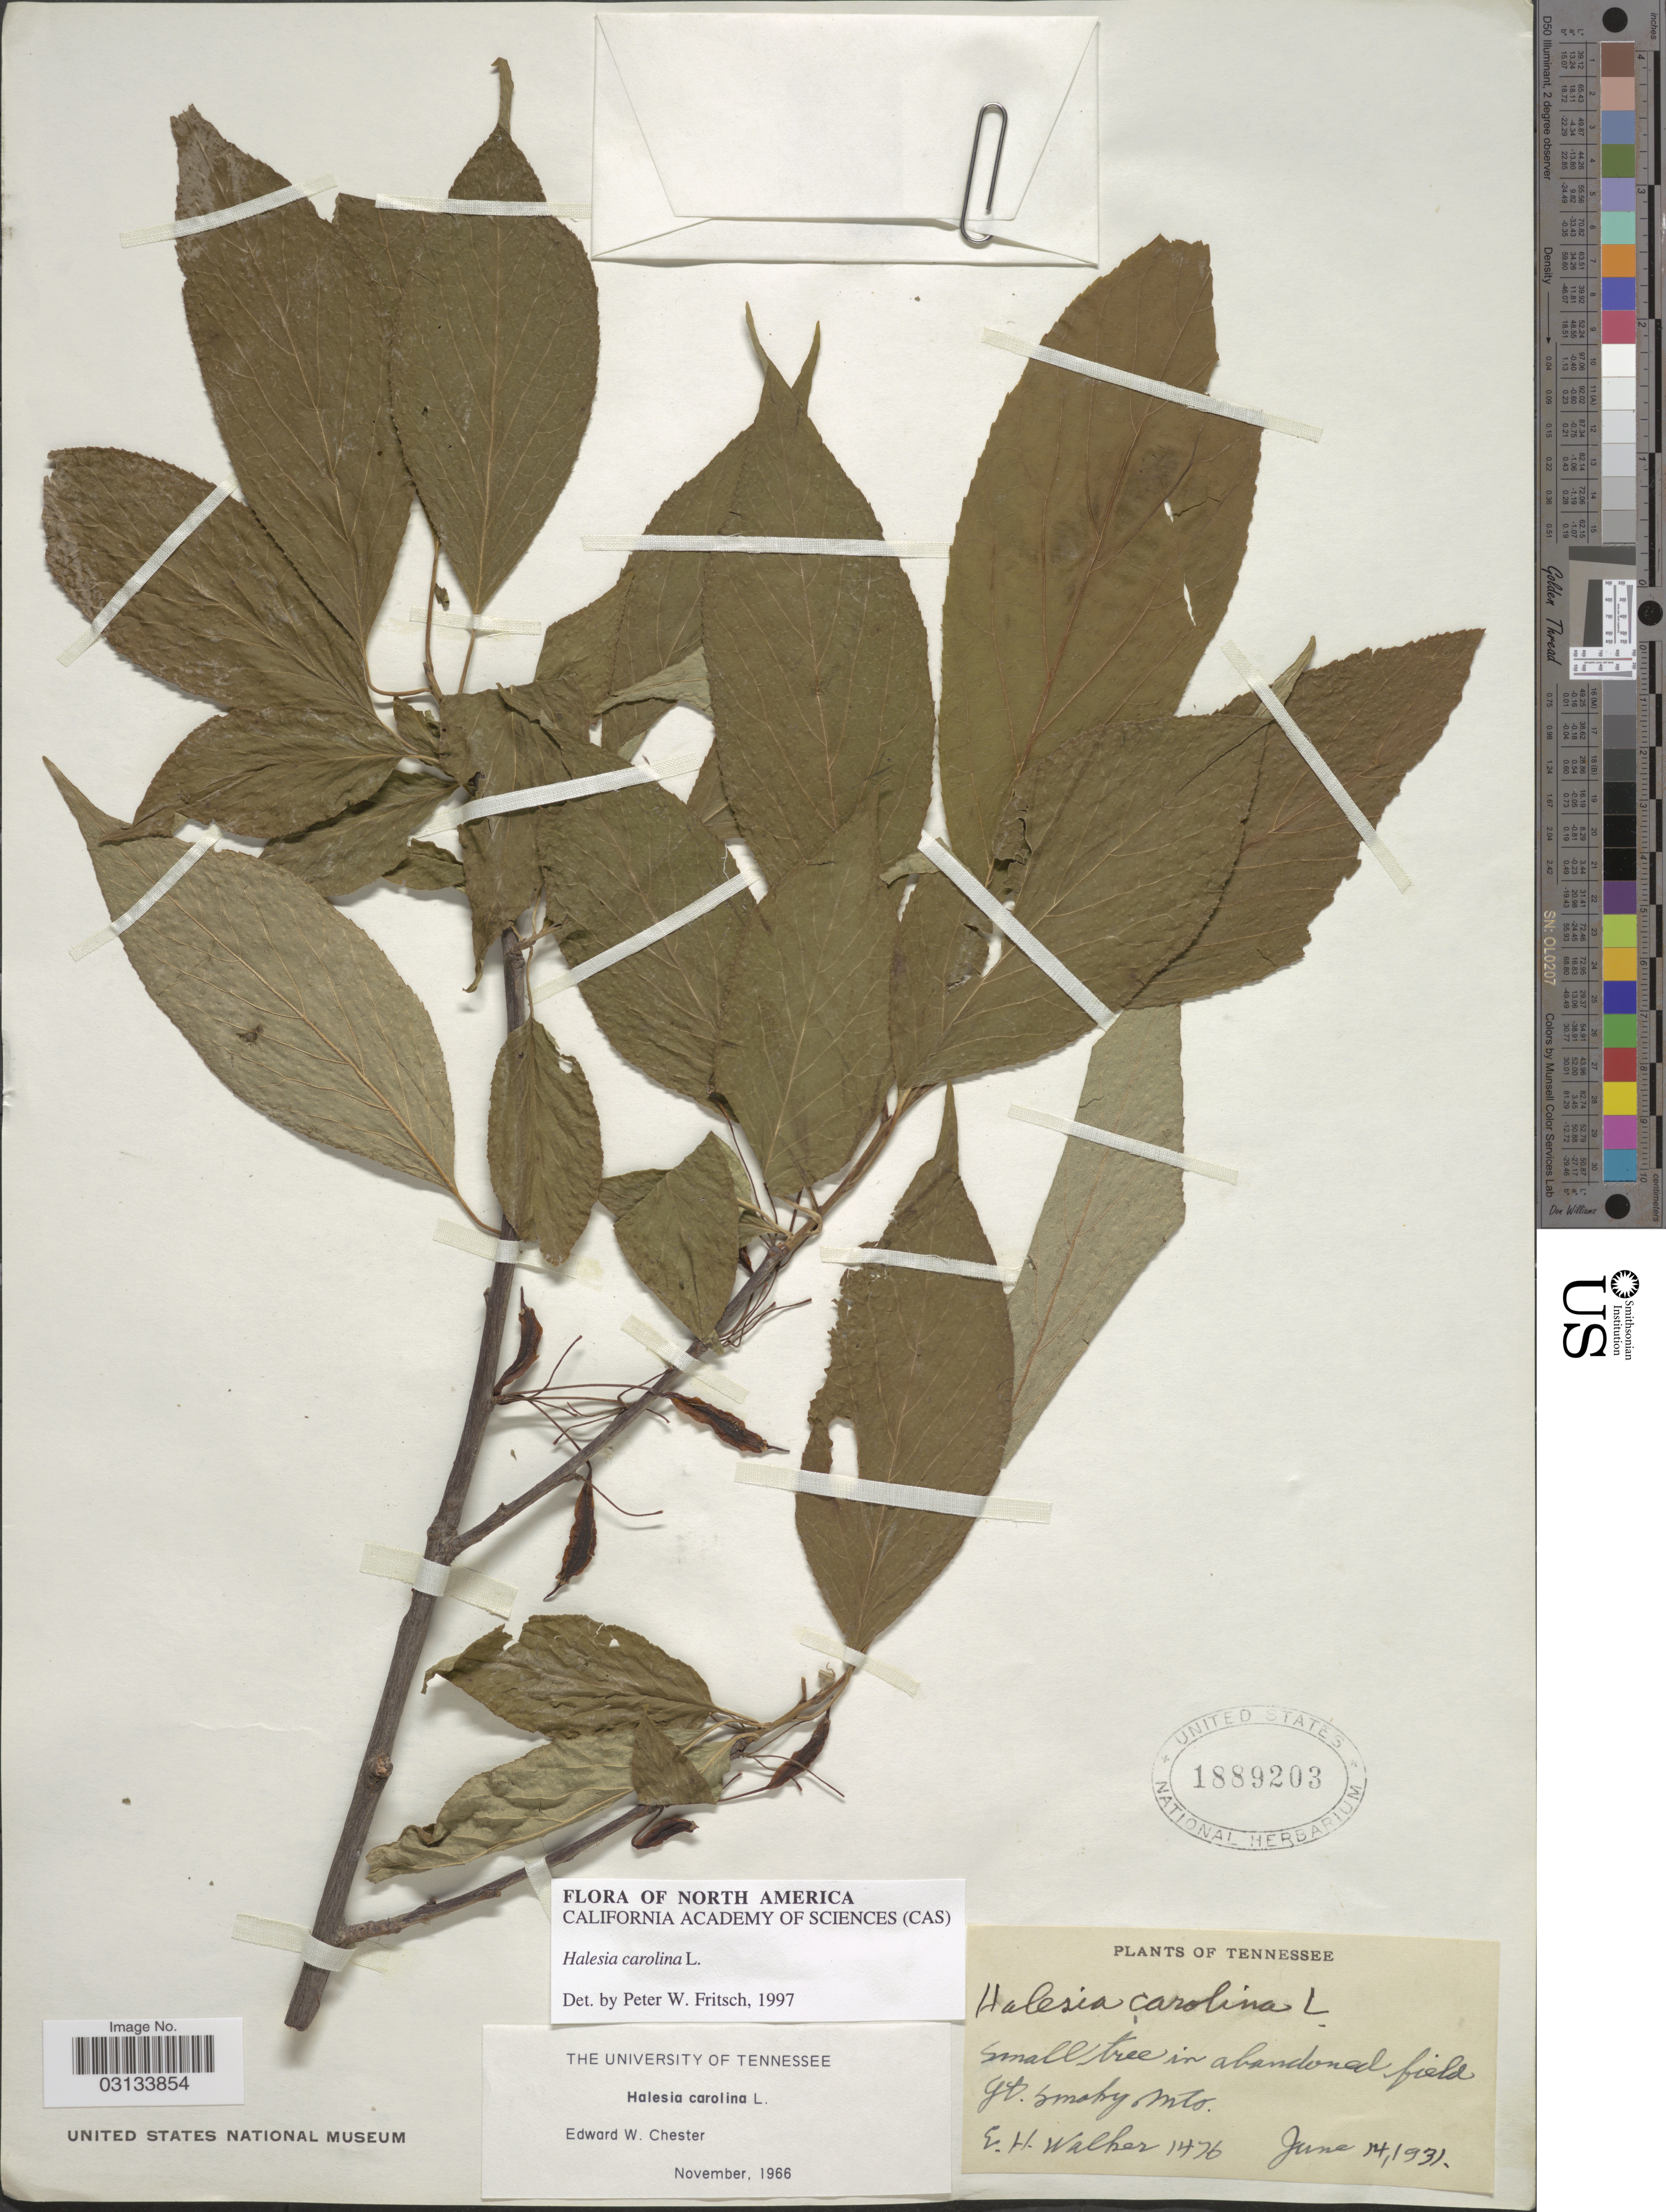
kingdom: Plantae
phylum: Tracheophyta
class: Magnoliopsida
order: Ericales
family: Styracaceae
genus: Halesia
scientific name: Halesia carolina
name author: L.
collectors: E. H. Walker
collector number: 1476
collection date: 1931-06-14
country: United States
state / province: Tennessee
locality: Gt. Smoky Mts.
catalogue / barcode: US 1889203